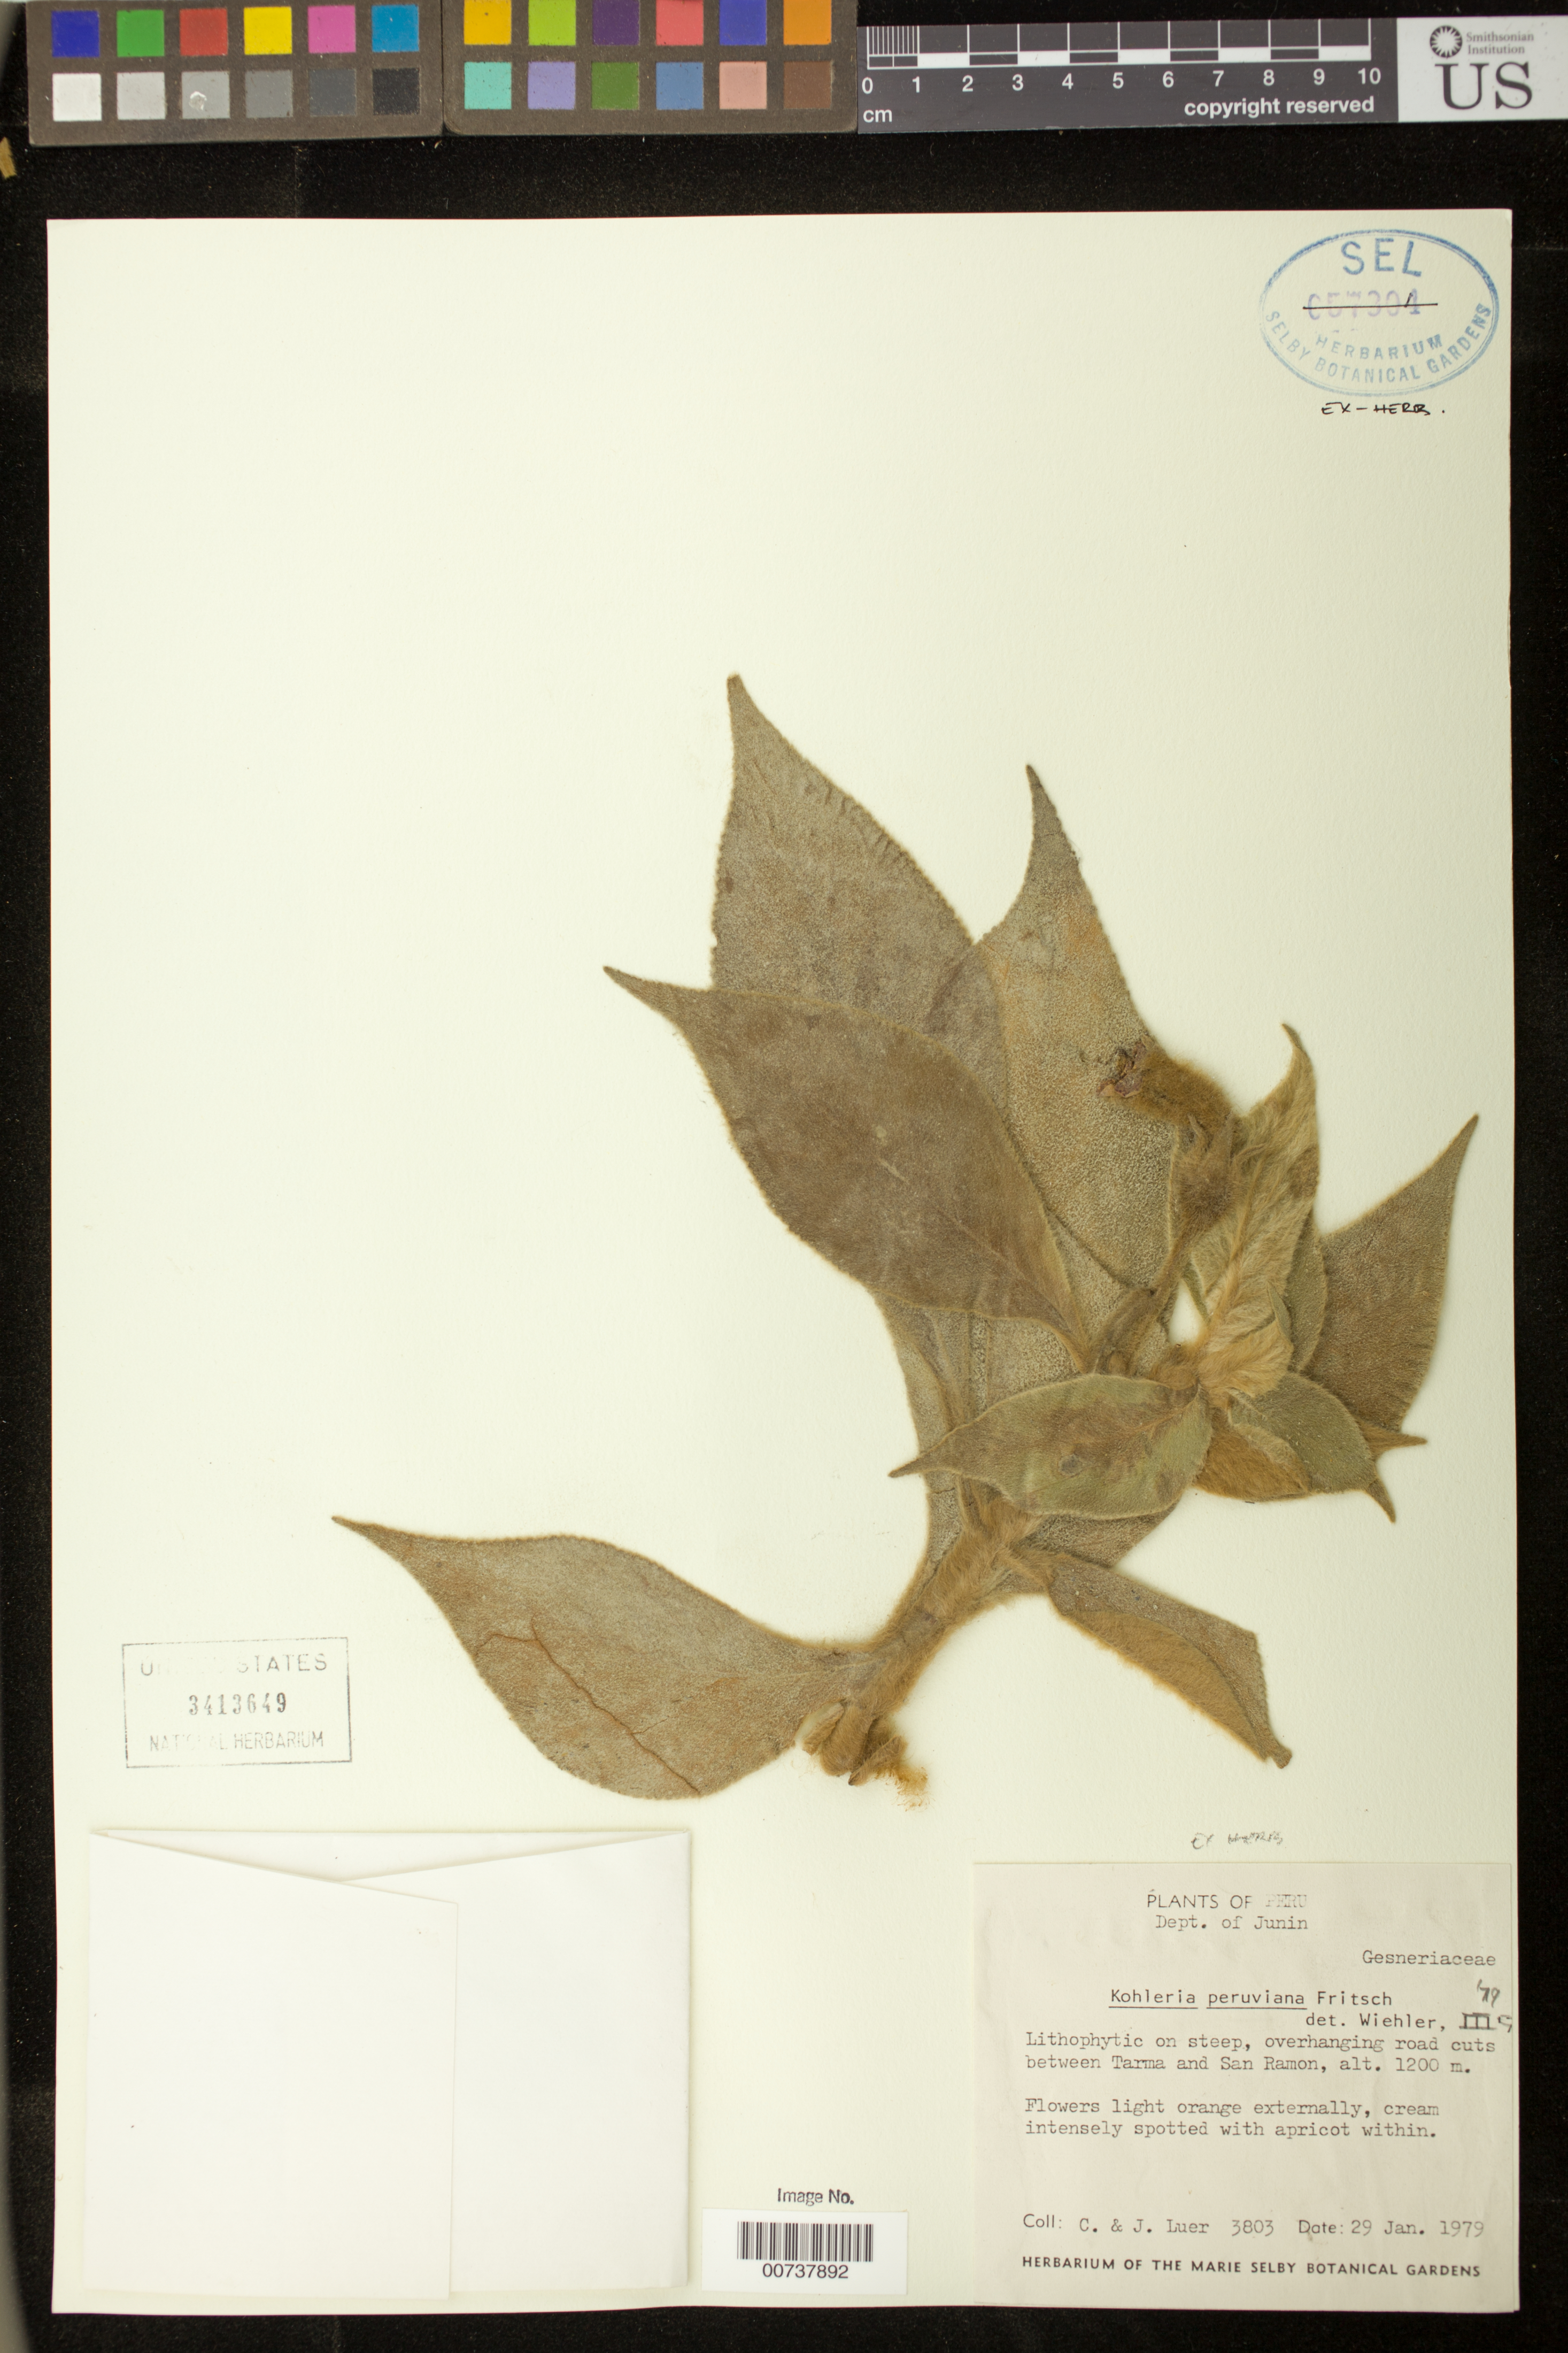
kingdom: Plantae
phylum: Tracheophyta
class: Magnoliopsida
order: Lamiales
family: Gesneriaceae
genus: Kohleria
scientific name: Kohleria peruviana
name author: Fritsch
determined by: Wiehler, H. J.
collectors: C. Luer & J. P. Luer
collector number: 3803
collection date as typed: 29 Jan 1979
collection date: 1979-01-29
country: Peru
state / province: Junín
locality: Between Tarma and San Ramon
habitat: Lithophytic on steep, overhanging road cuts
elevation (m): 1200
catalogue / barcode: US 3413649